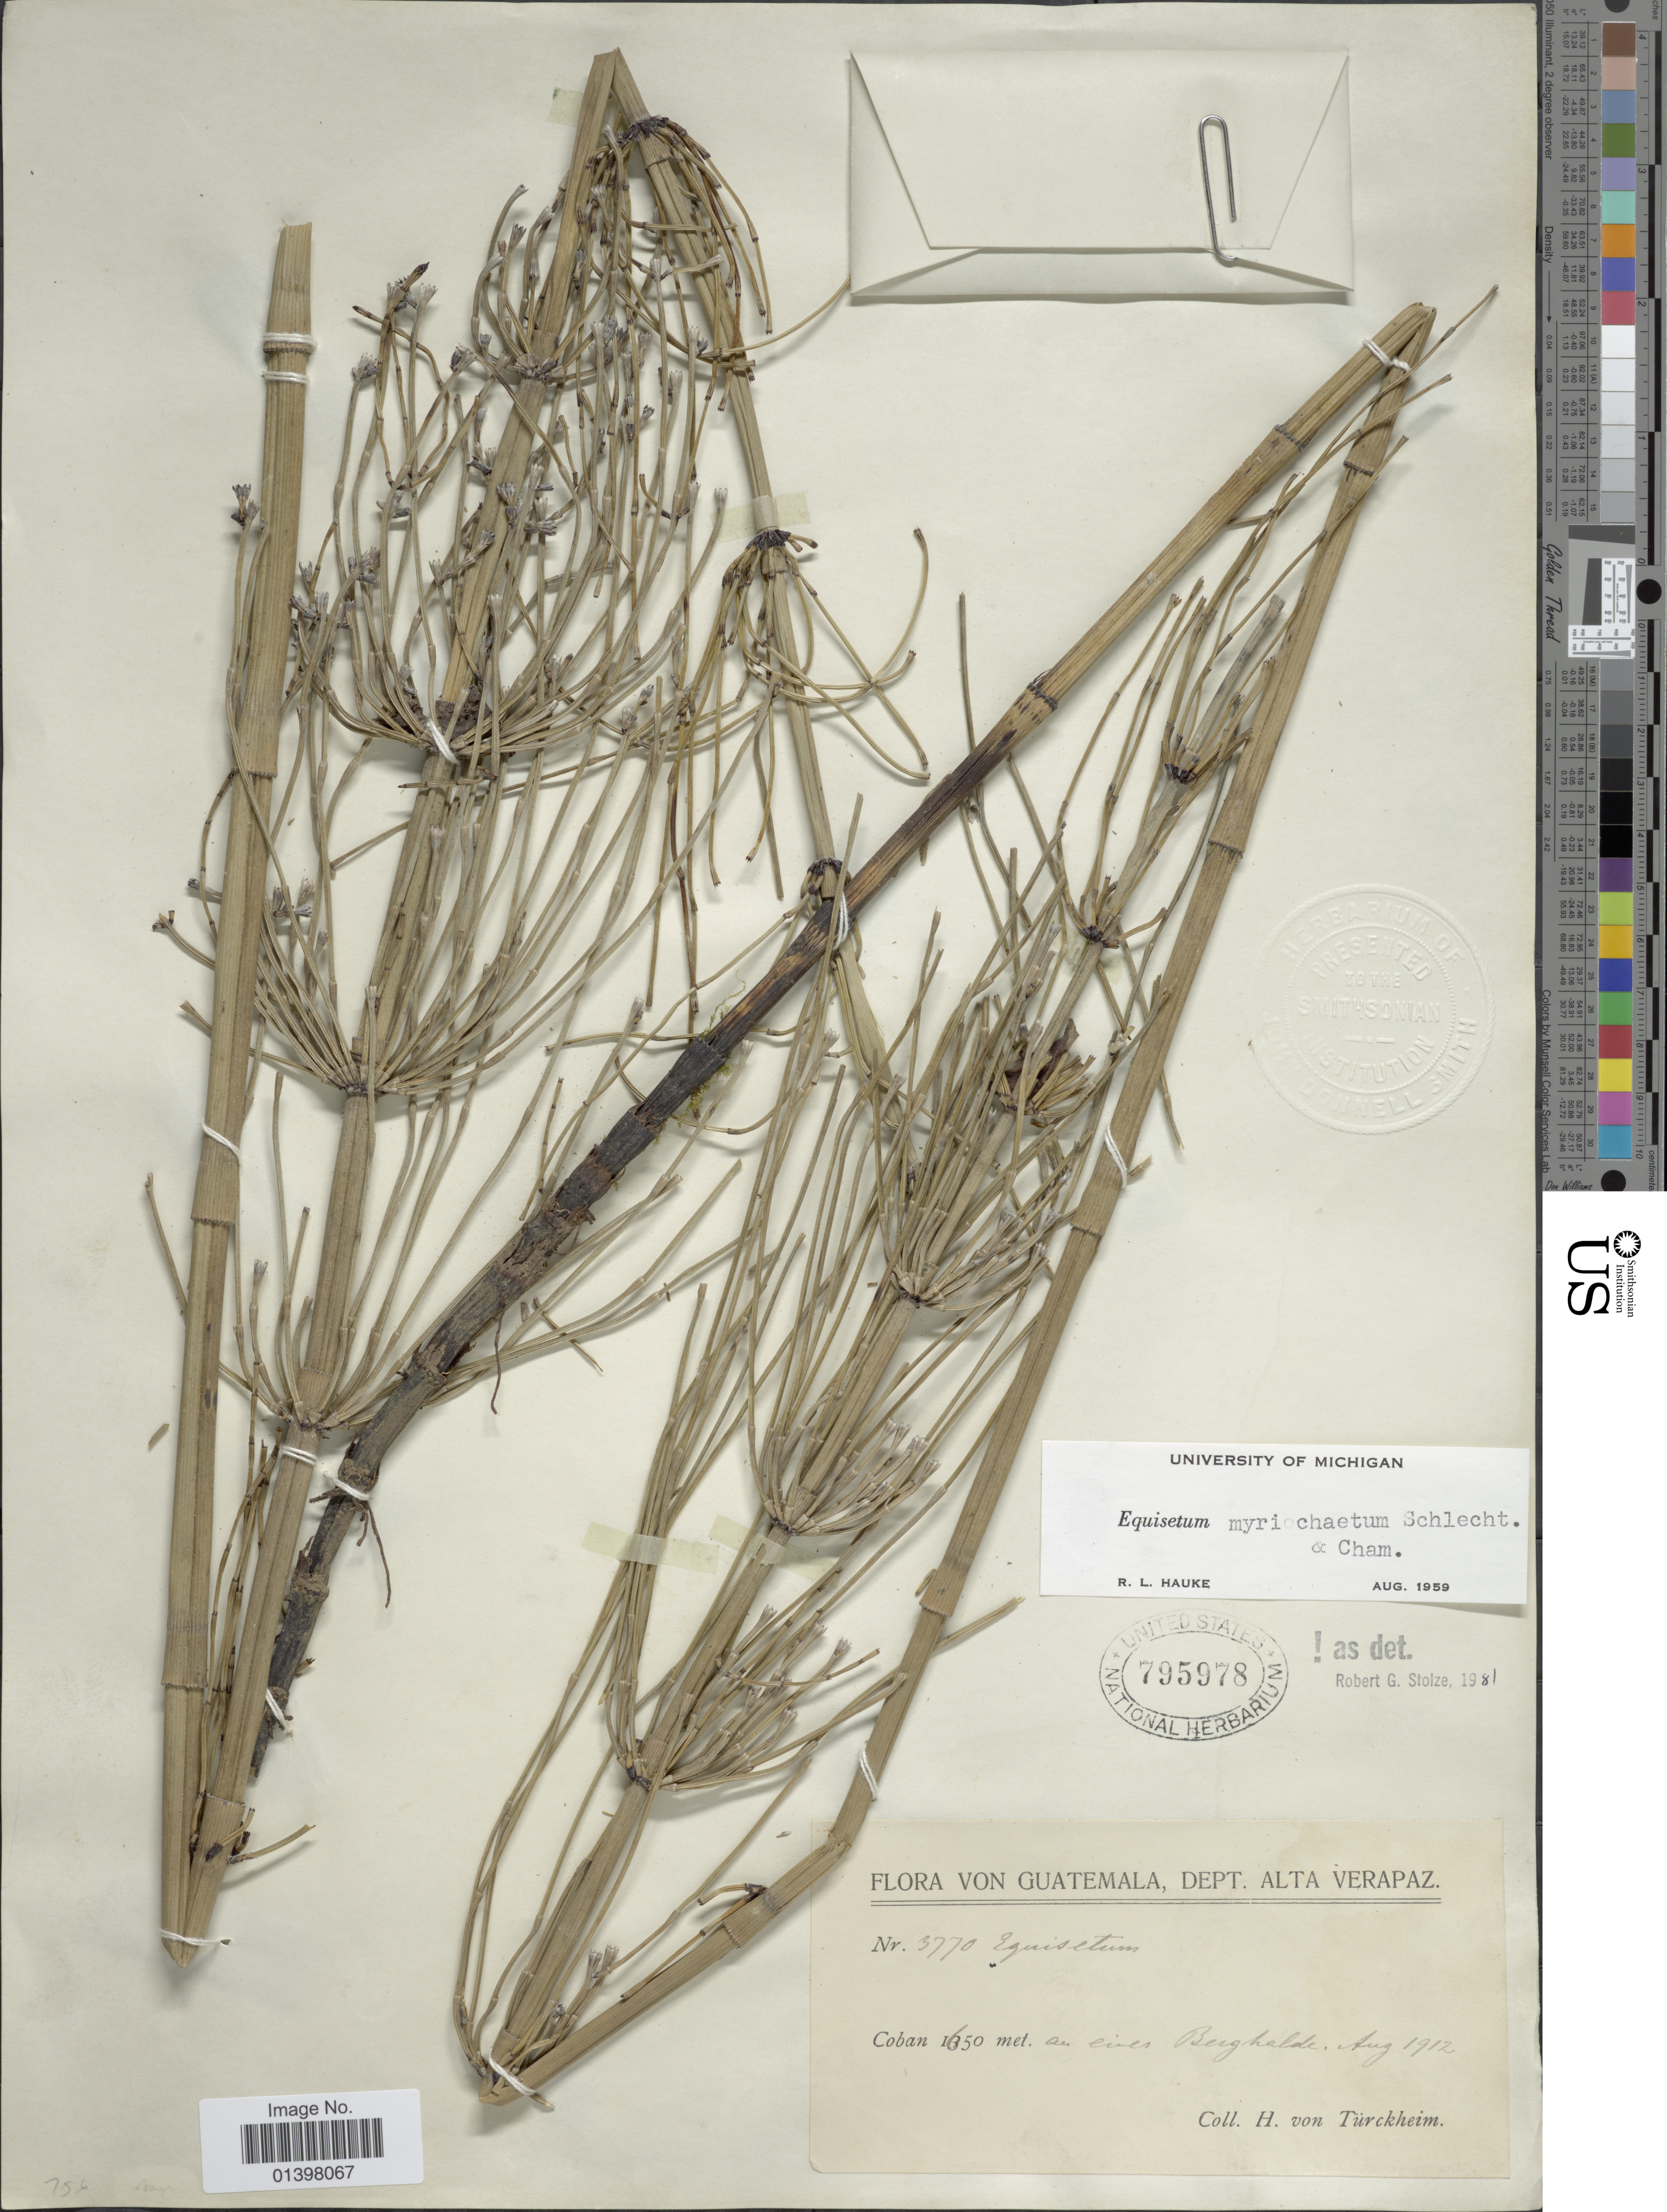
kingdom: Plantae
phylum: Tracheophyta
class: Polypodiopsida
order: Equisetales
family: Equisetaceae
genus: Equisetum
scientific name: Equisetum myriochaetum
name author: Schltdl. & Cham.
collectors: H. von Türckheim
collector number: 3770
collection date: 1912-08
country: Guatemala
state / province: Alta Verapaz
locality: Cobán, an eines berghalde [on slag heap]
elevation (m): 1650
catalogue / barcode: US 795978